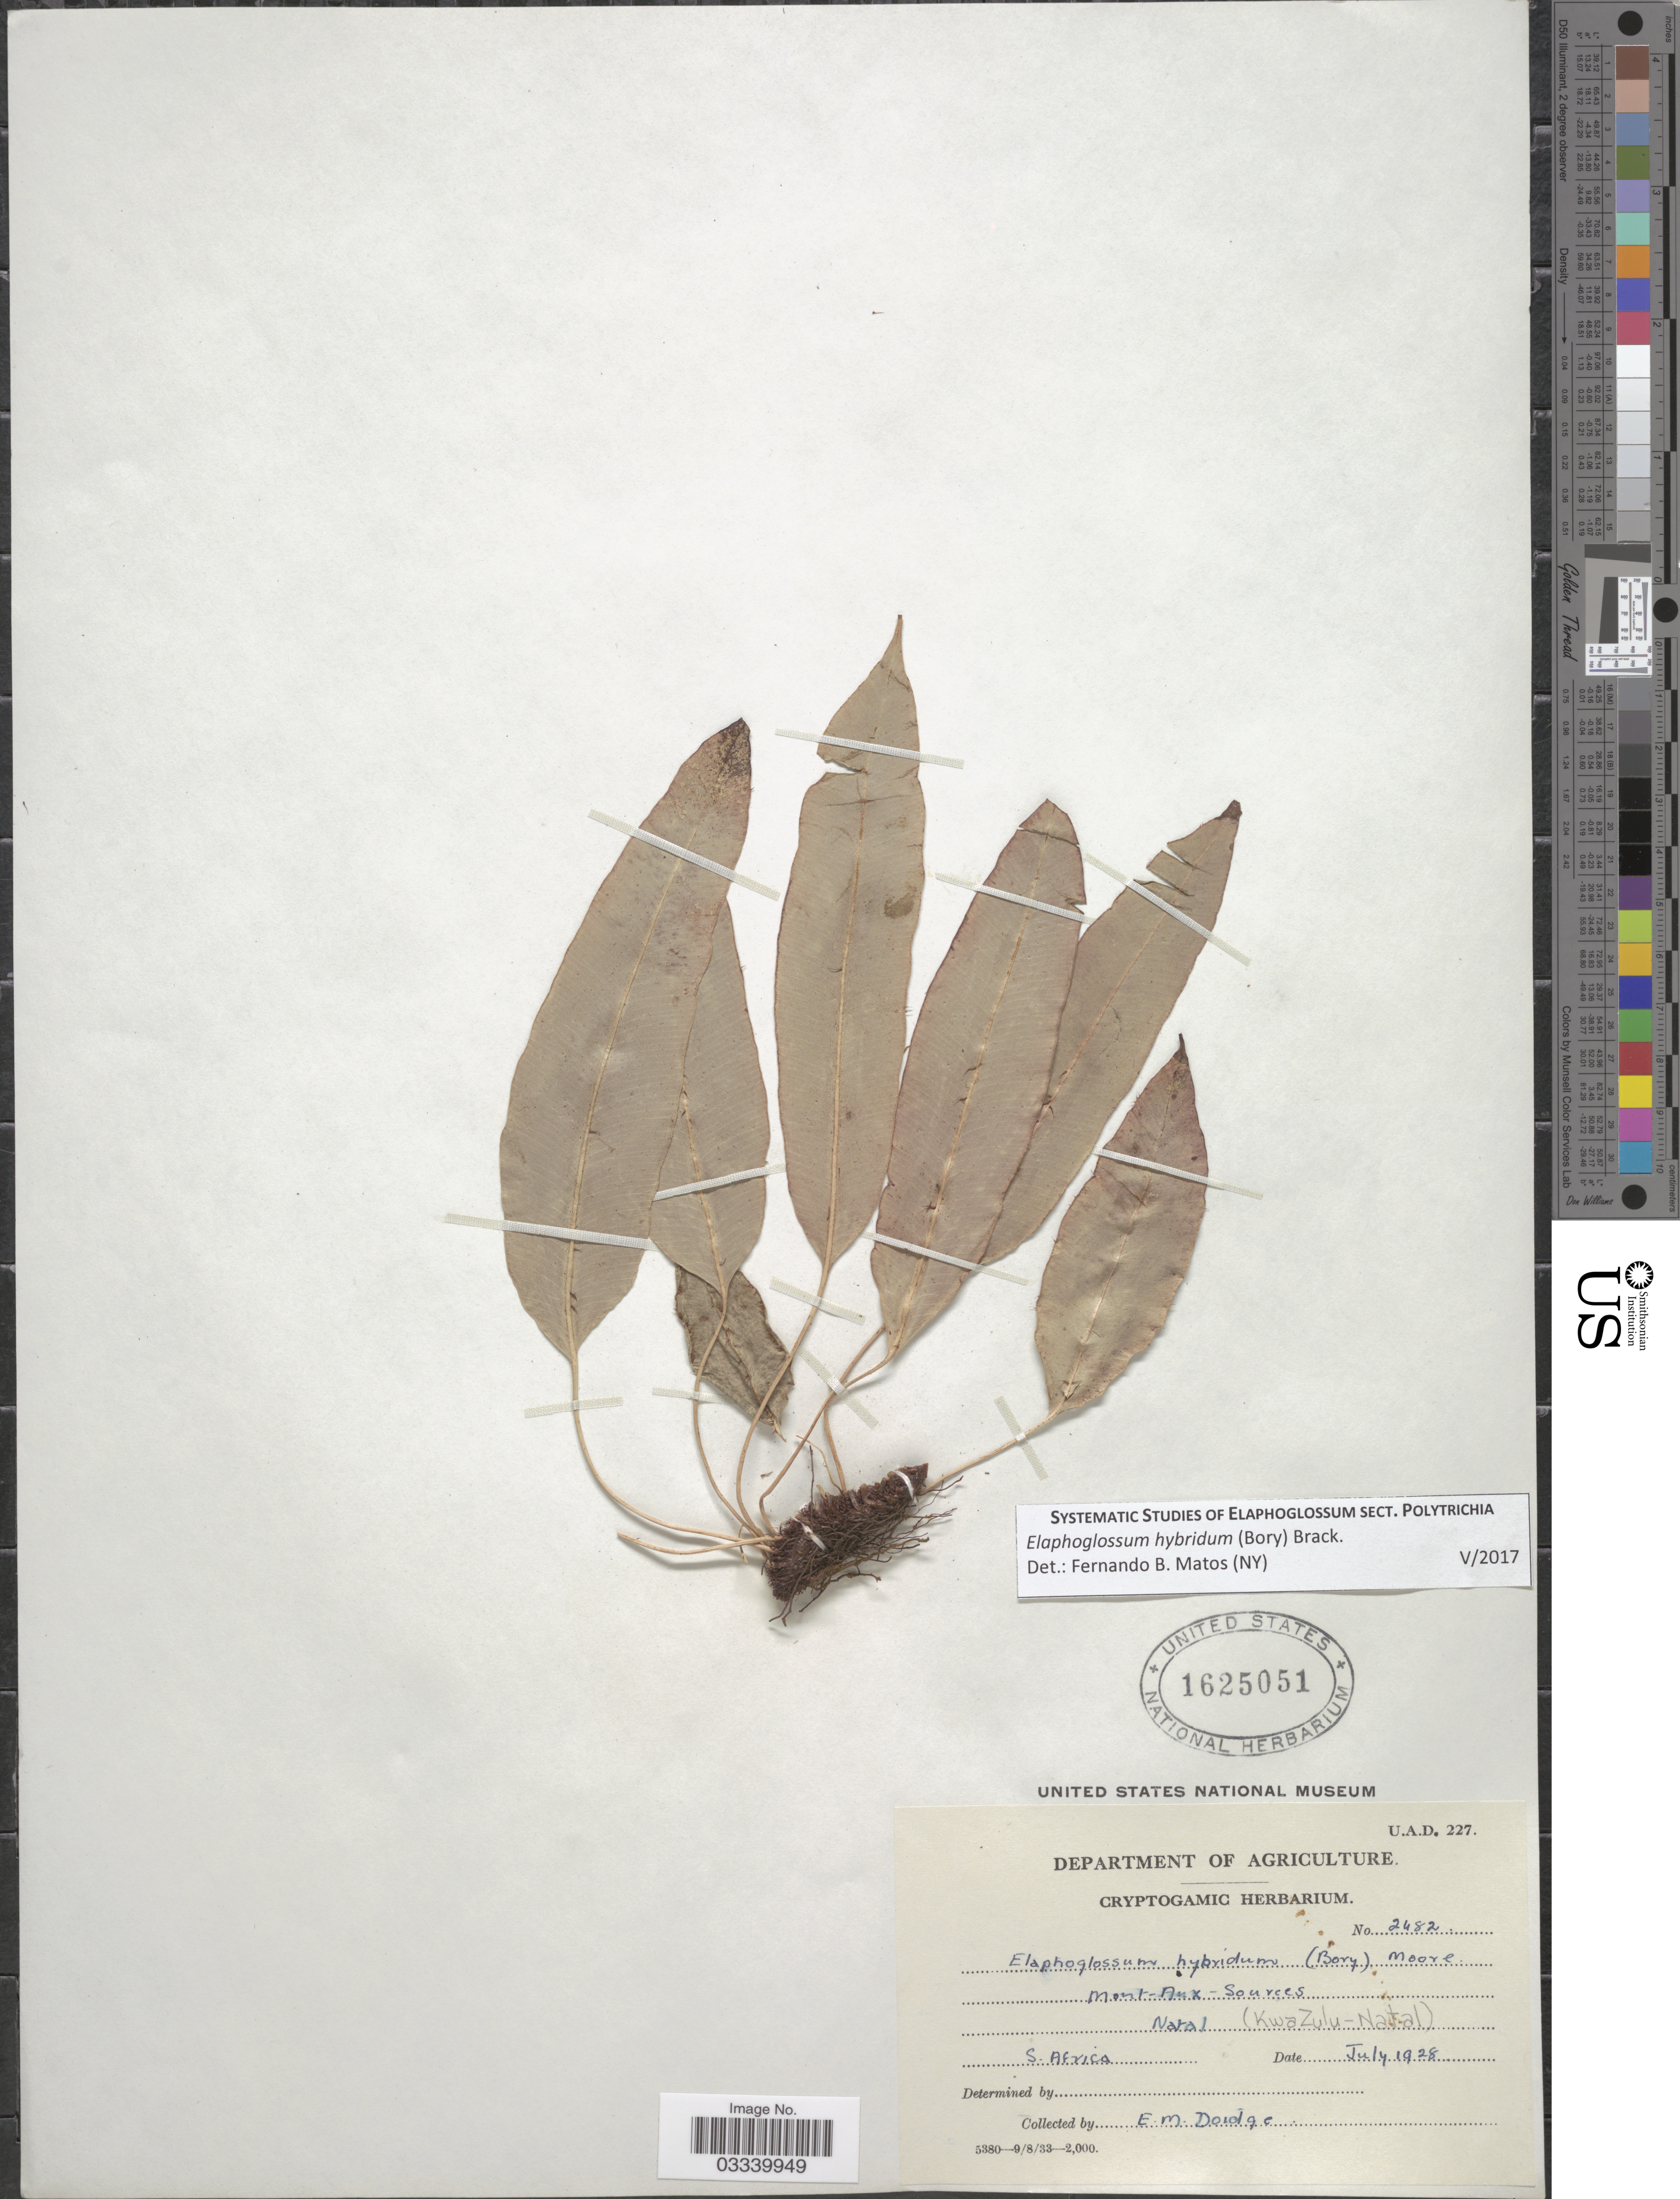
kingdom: Plantae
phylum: Tracheophyta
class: Polypodiopsida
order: Polypodiales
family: Dryopteridaceae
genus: Elaphoglossum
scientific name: Elaphoglossum hybridum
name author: (Bory) T. Moore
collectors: E. Doidge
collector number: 2482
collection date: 1928-07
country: South Africa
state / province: KwaZulu-Natal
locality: Mont-Aux-Sources. Natal.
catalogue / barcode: US 1625051